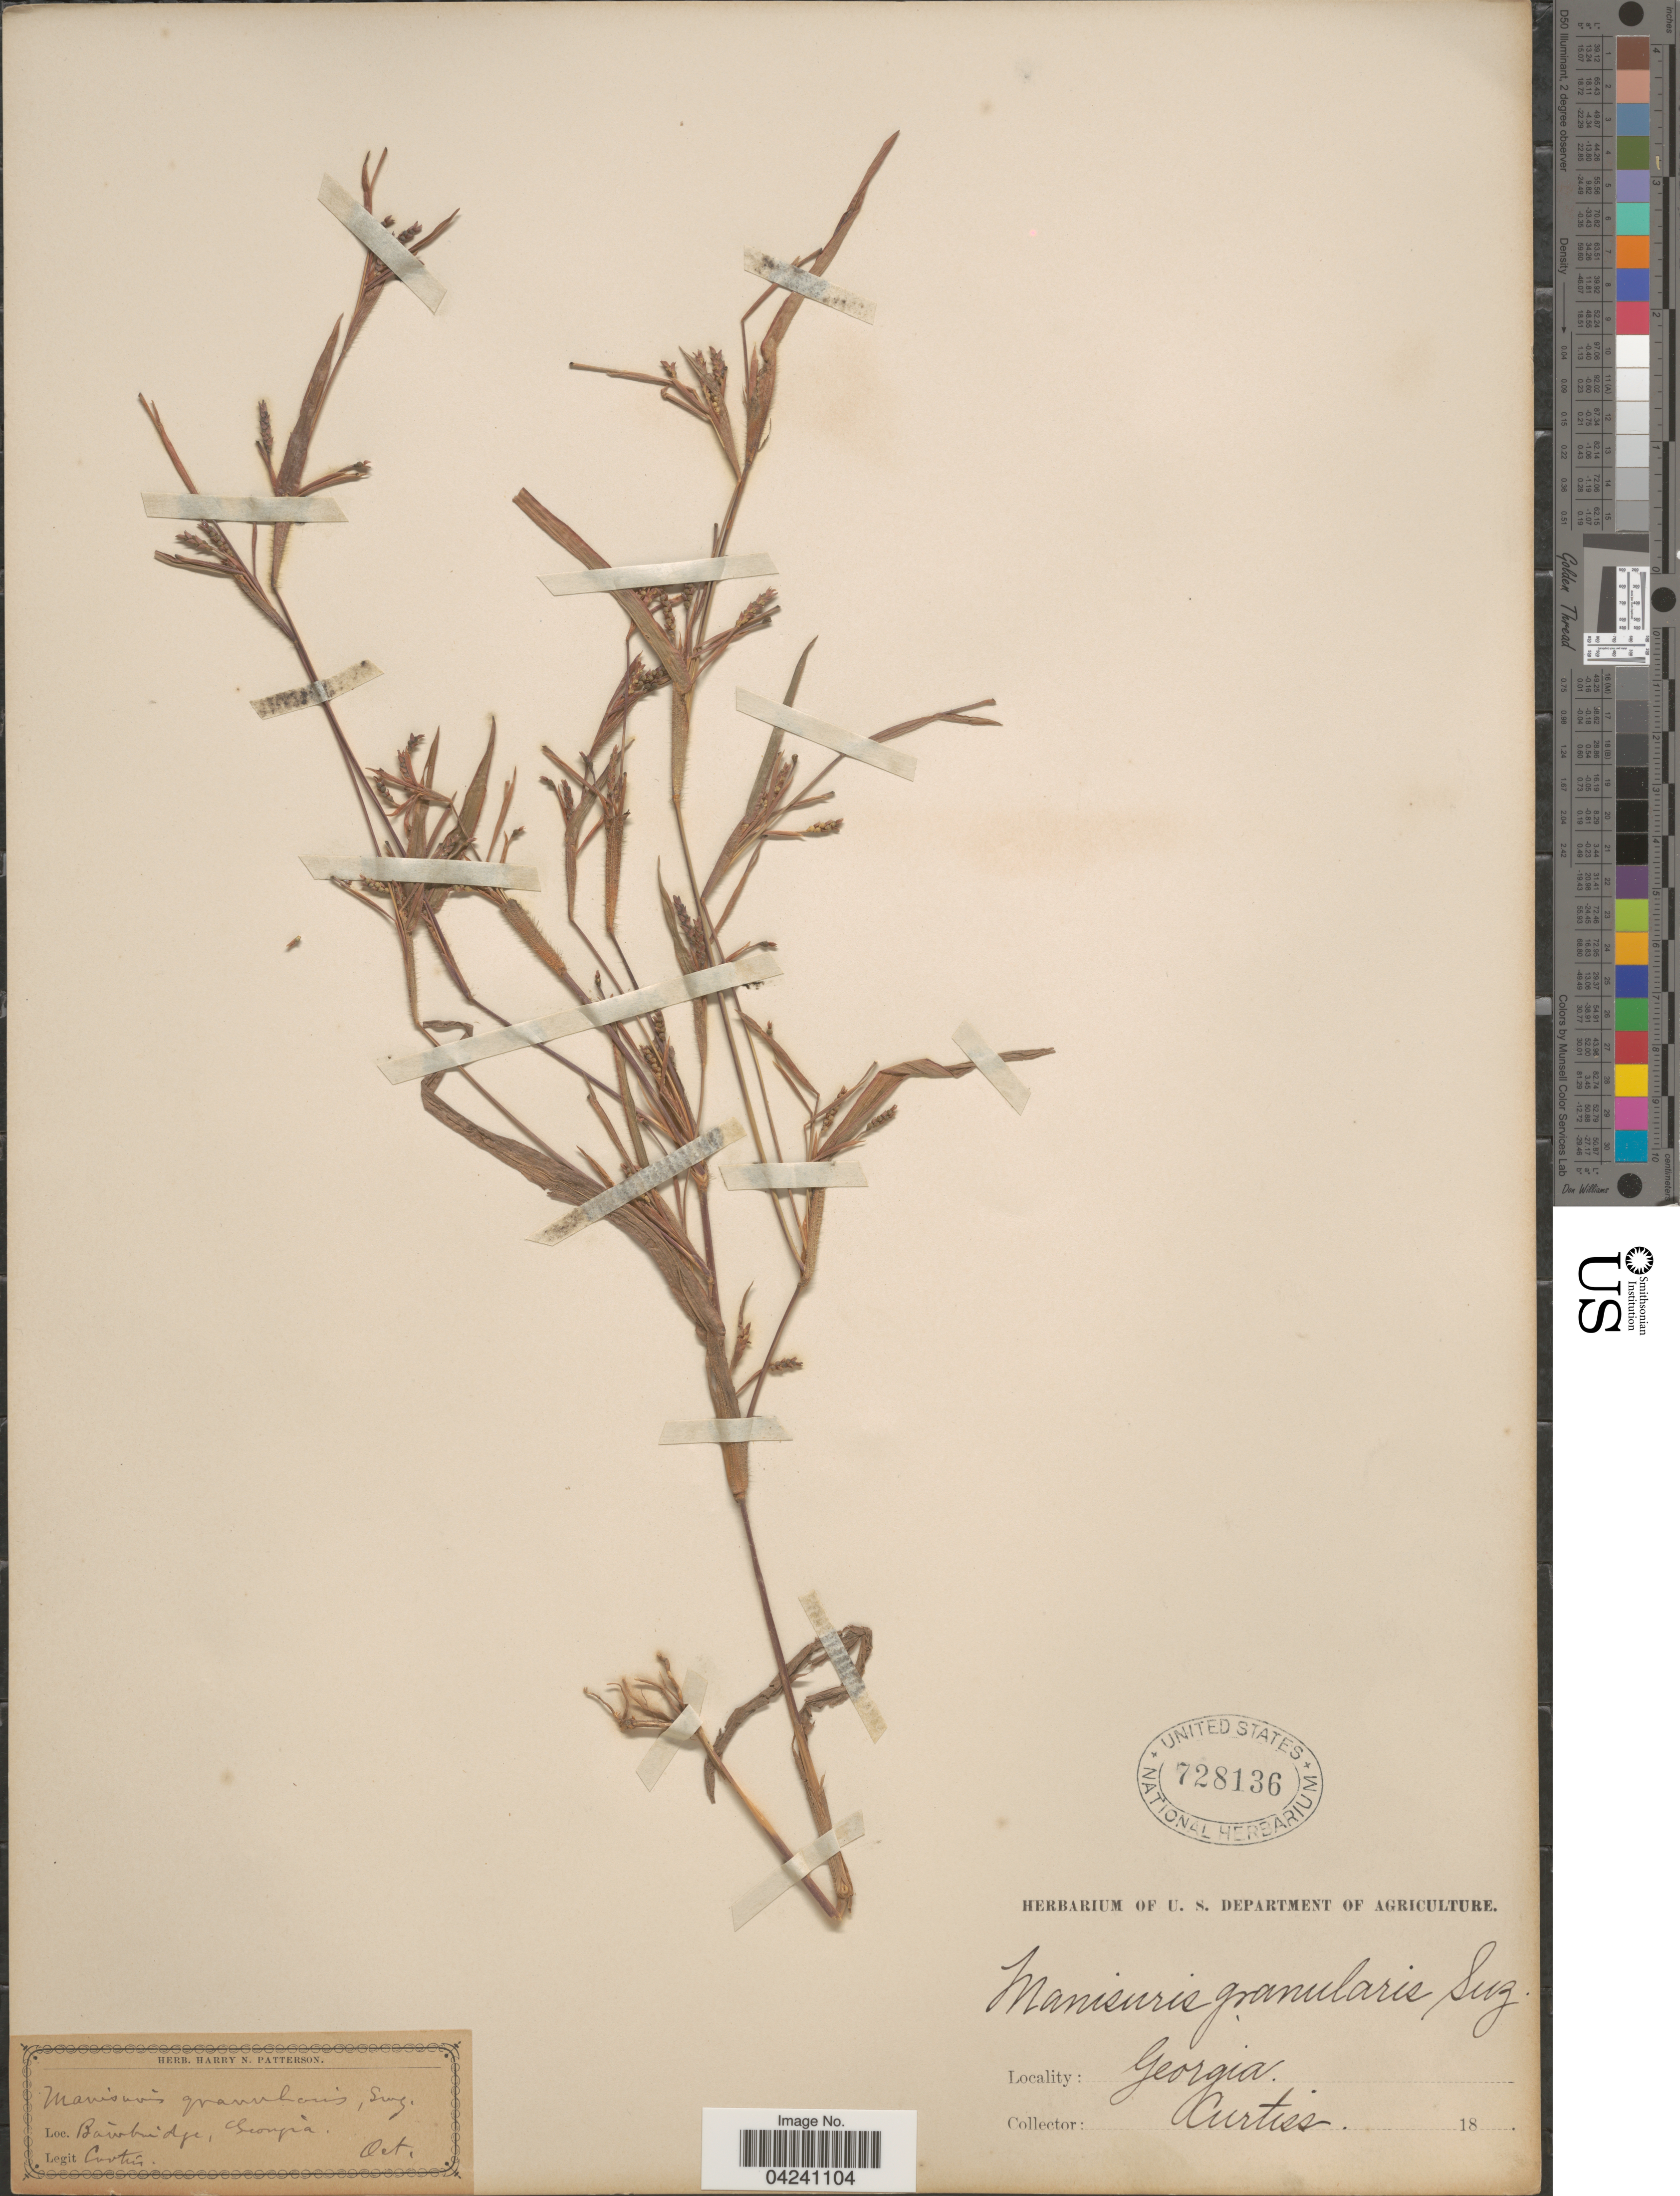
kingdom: Plantae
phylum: Tracheophyta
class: Liliopsida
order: Poales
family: Poaceae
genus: Hackelochloa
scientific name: Hackelochloa granularis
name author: (L.) Kuntze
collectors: -. Curtis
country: United States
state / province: Georgia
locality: Bainbridge.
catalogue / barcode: US 728136